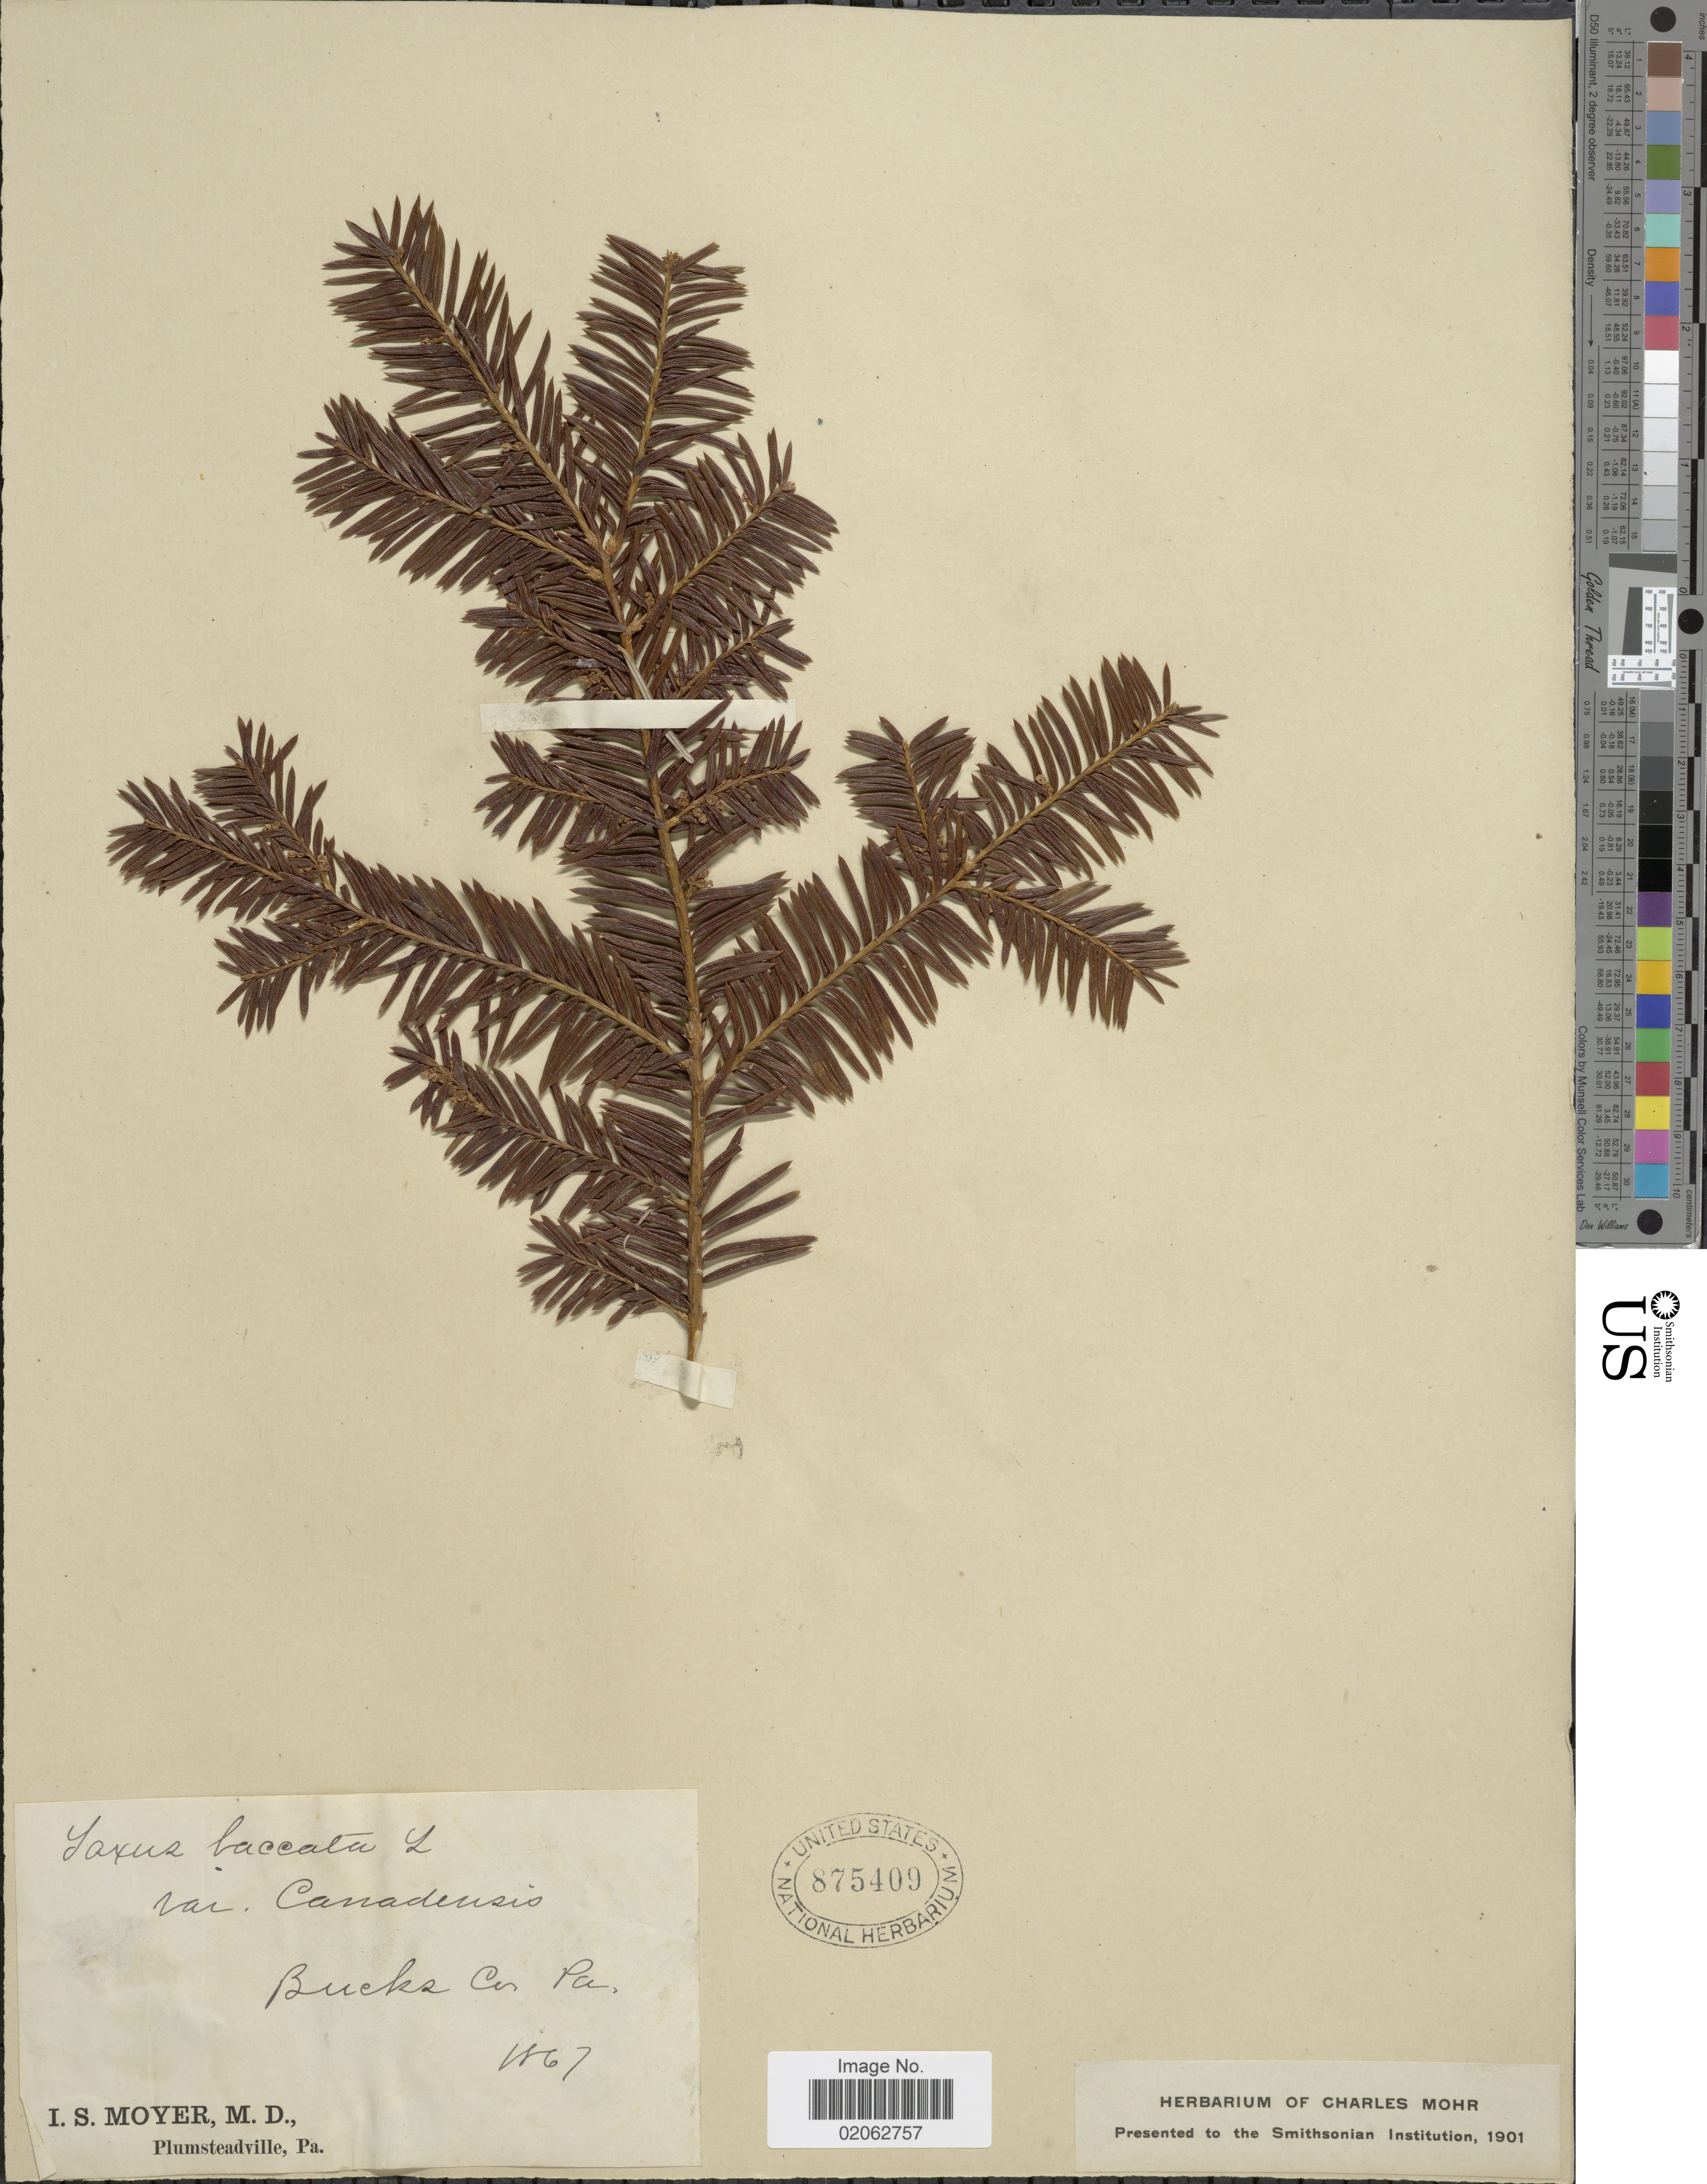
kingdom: Plantae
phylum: Tracheophyta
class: Pinopsida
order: Pinales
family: Taxaceae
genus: Taxus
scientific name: Taxus canadensis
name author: Marshall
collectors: I. S. Moyer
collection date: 1867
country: United States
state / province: Pennsylvania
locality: Bucks Co., Pa.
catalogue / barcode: US 875409